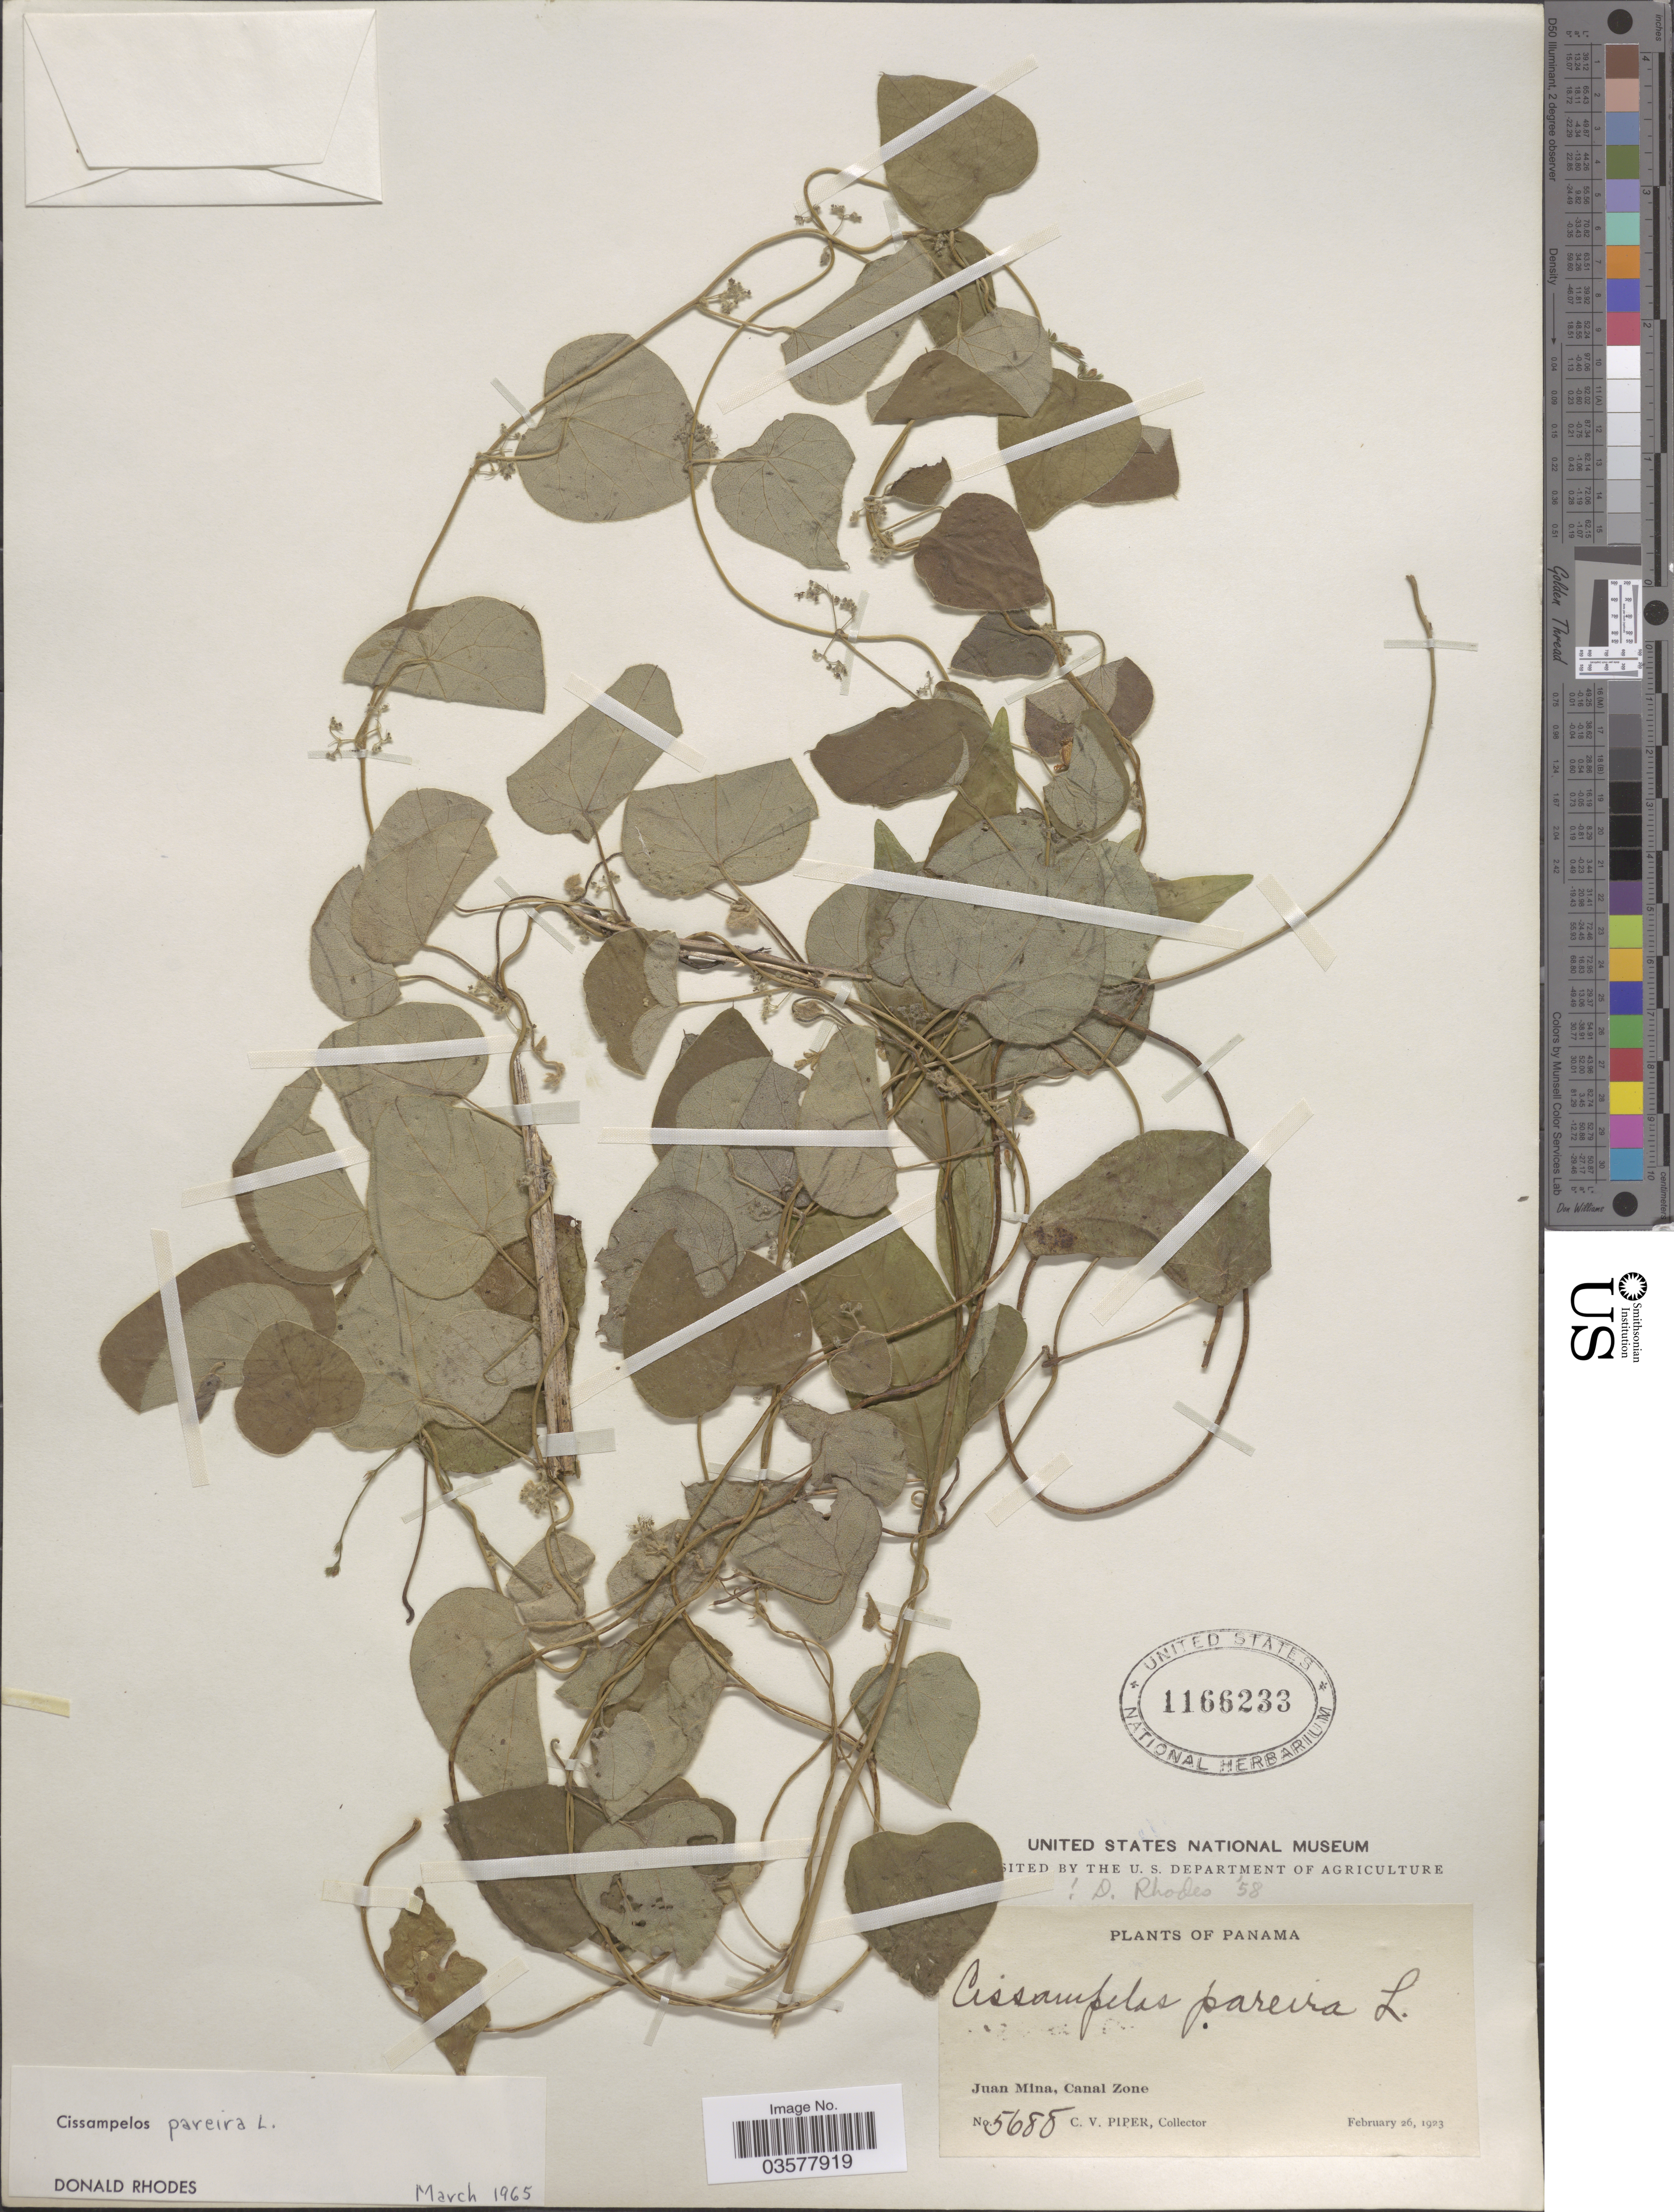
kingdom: Plantae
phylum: Tracheophyta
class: Magnoliopsida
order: Ranunculales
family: Menispermaceae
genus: Cissampelos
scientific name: Cissampelos pareira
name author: L.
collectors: C. V. Piper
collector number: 5688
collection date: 1923-02-26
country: Panama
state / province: Colón / Panamá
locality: Juan Mina, Canal Zone.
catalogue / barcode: US 1166233